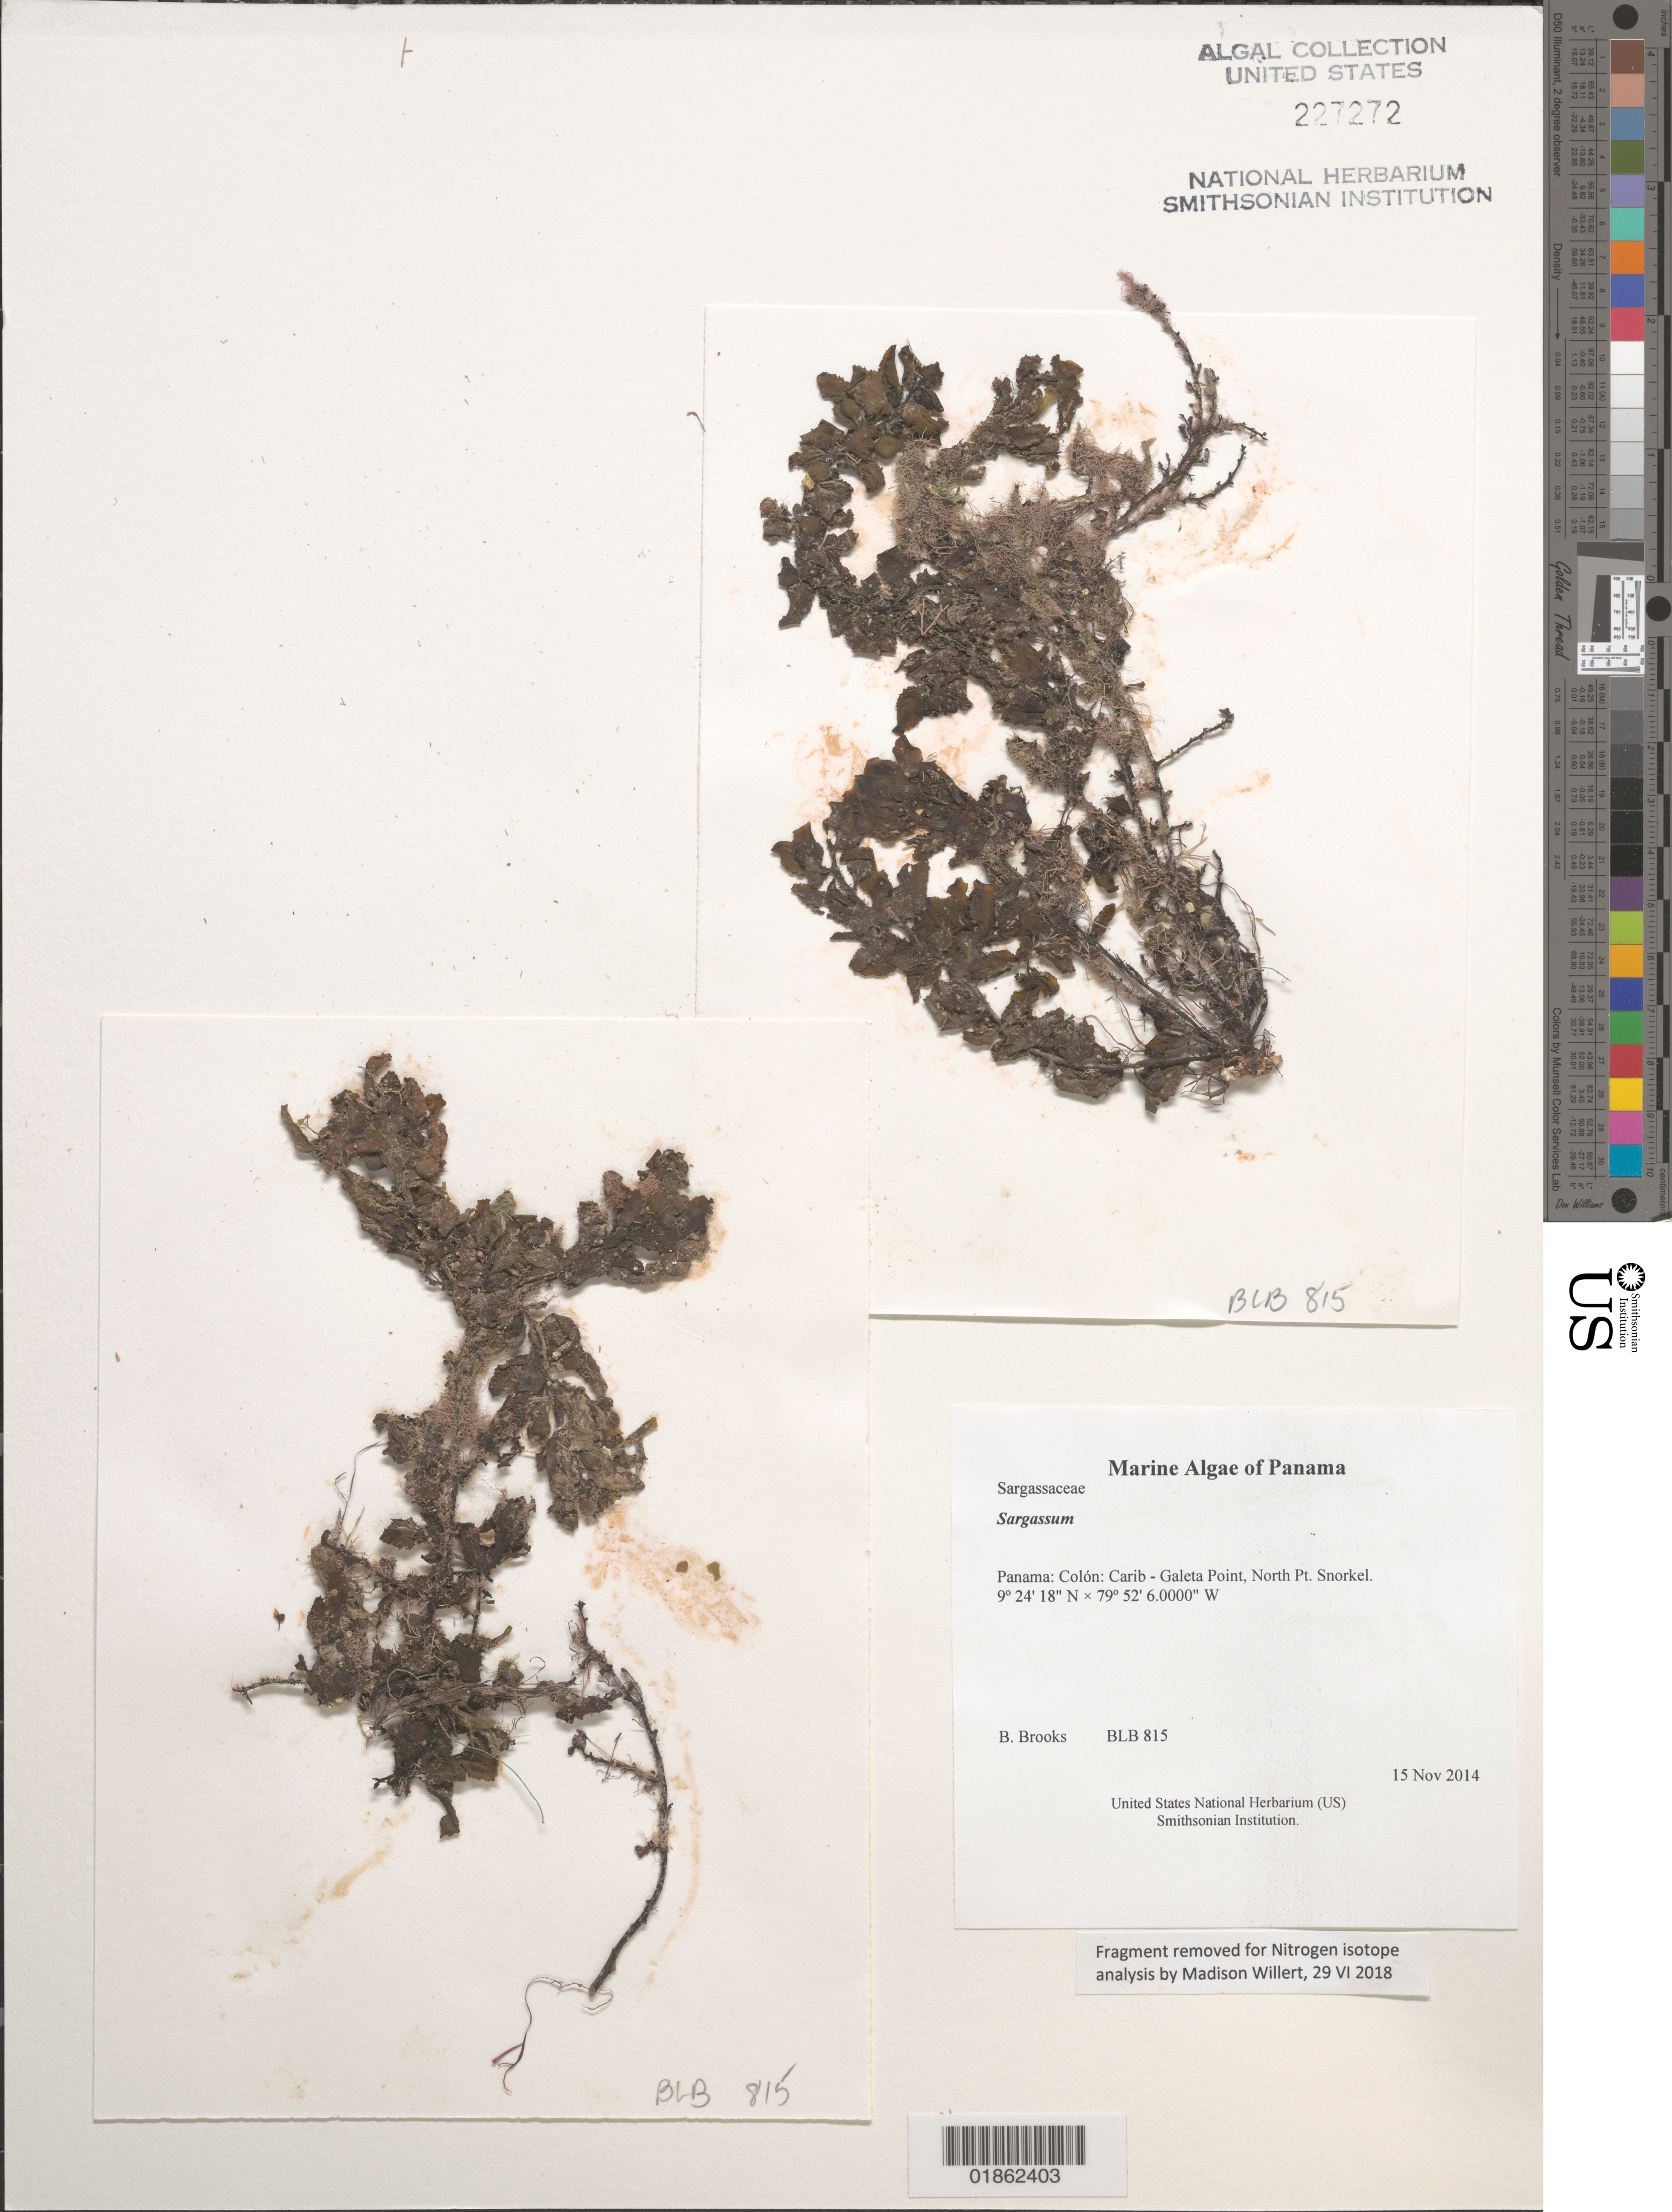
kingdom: Chromista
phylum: Ochrophyta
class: Phaeophyceae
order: Fucales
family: Sargassaceae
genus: Sargassum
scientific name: Sargassum sp.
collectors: B. Brooks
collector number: BLB 815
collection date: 2014-11-15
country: Panama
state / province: Colón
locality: Carib - Galeta Point, North Pt.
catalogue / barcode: US 227272